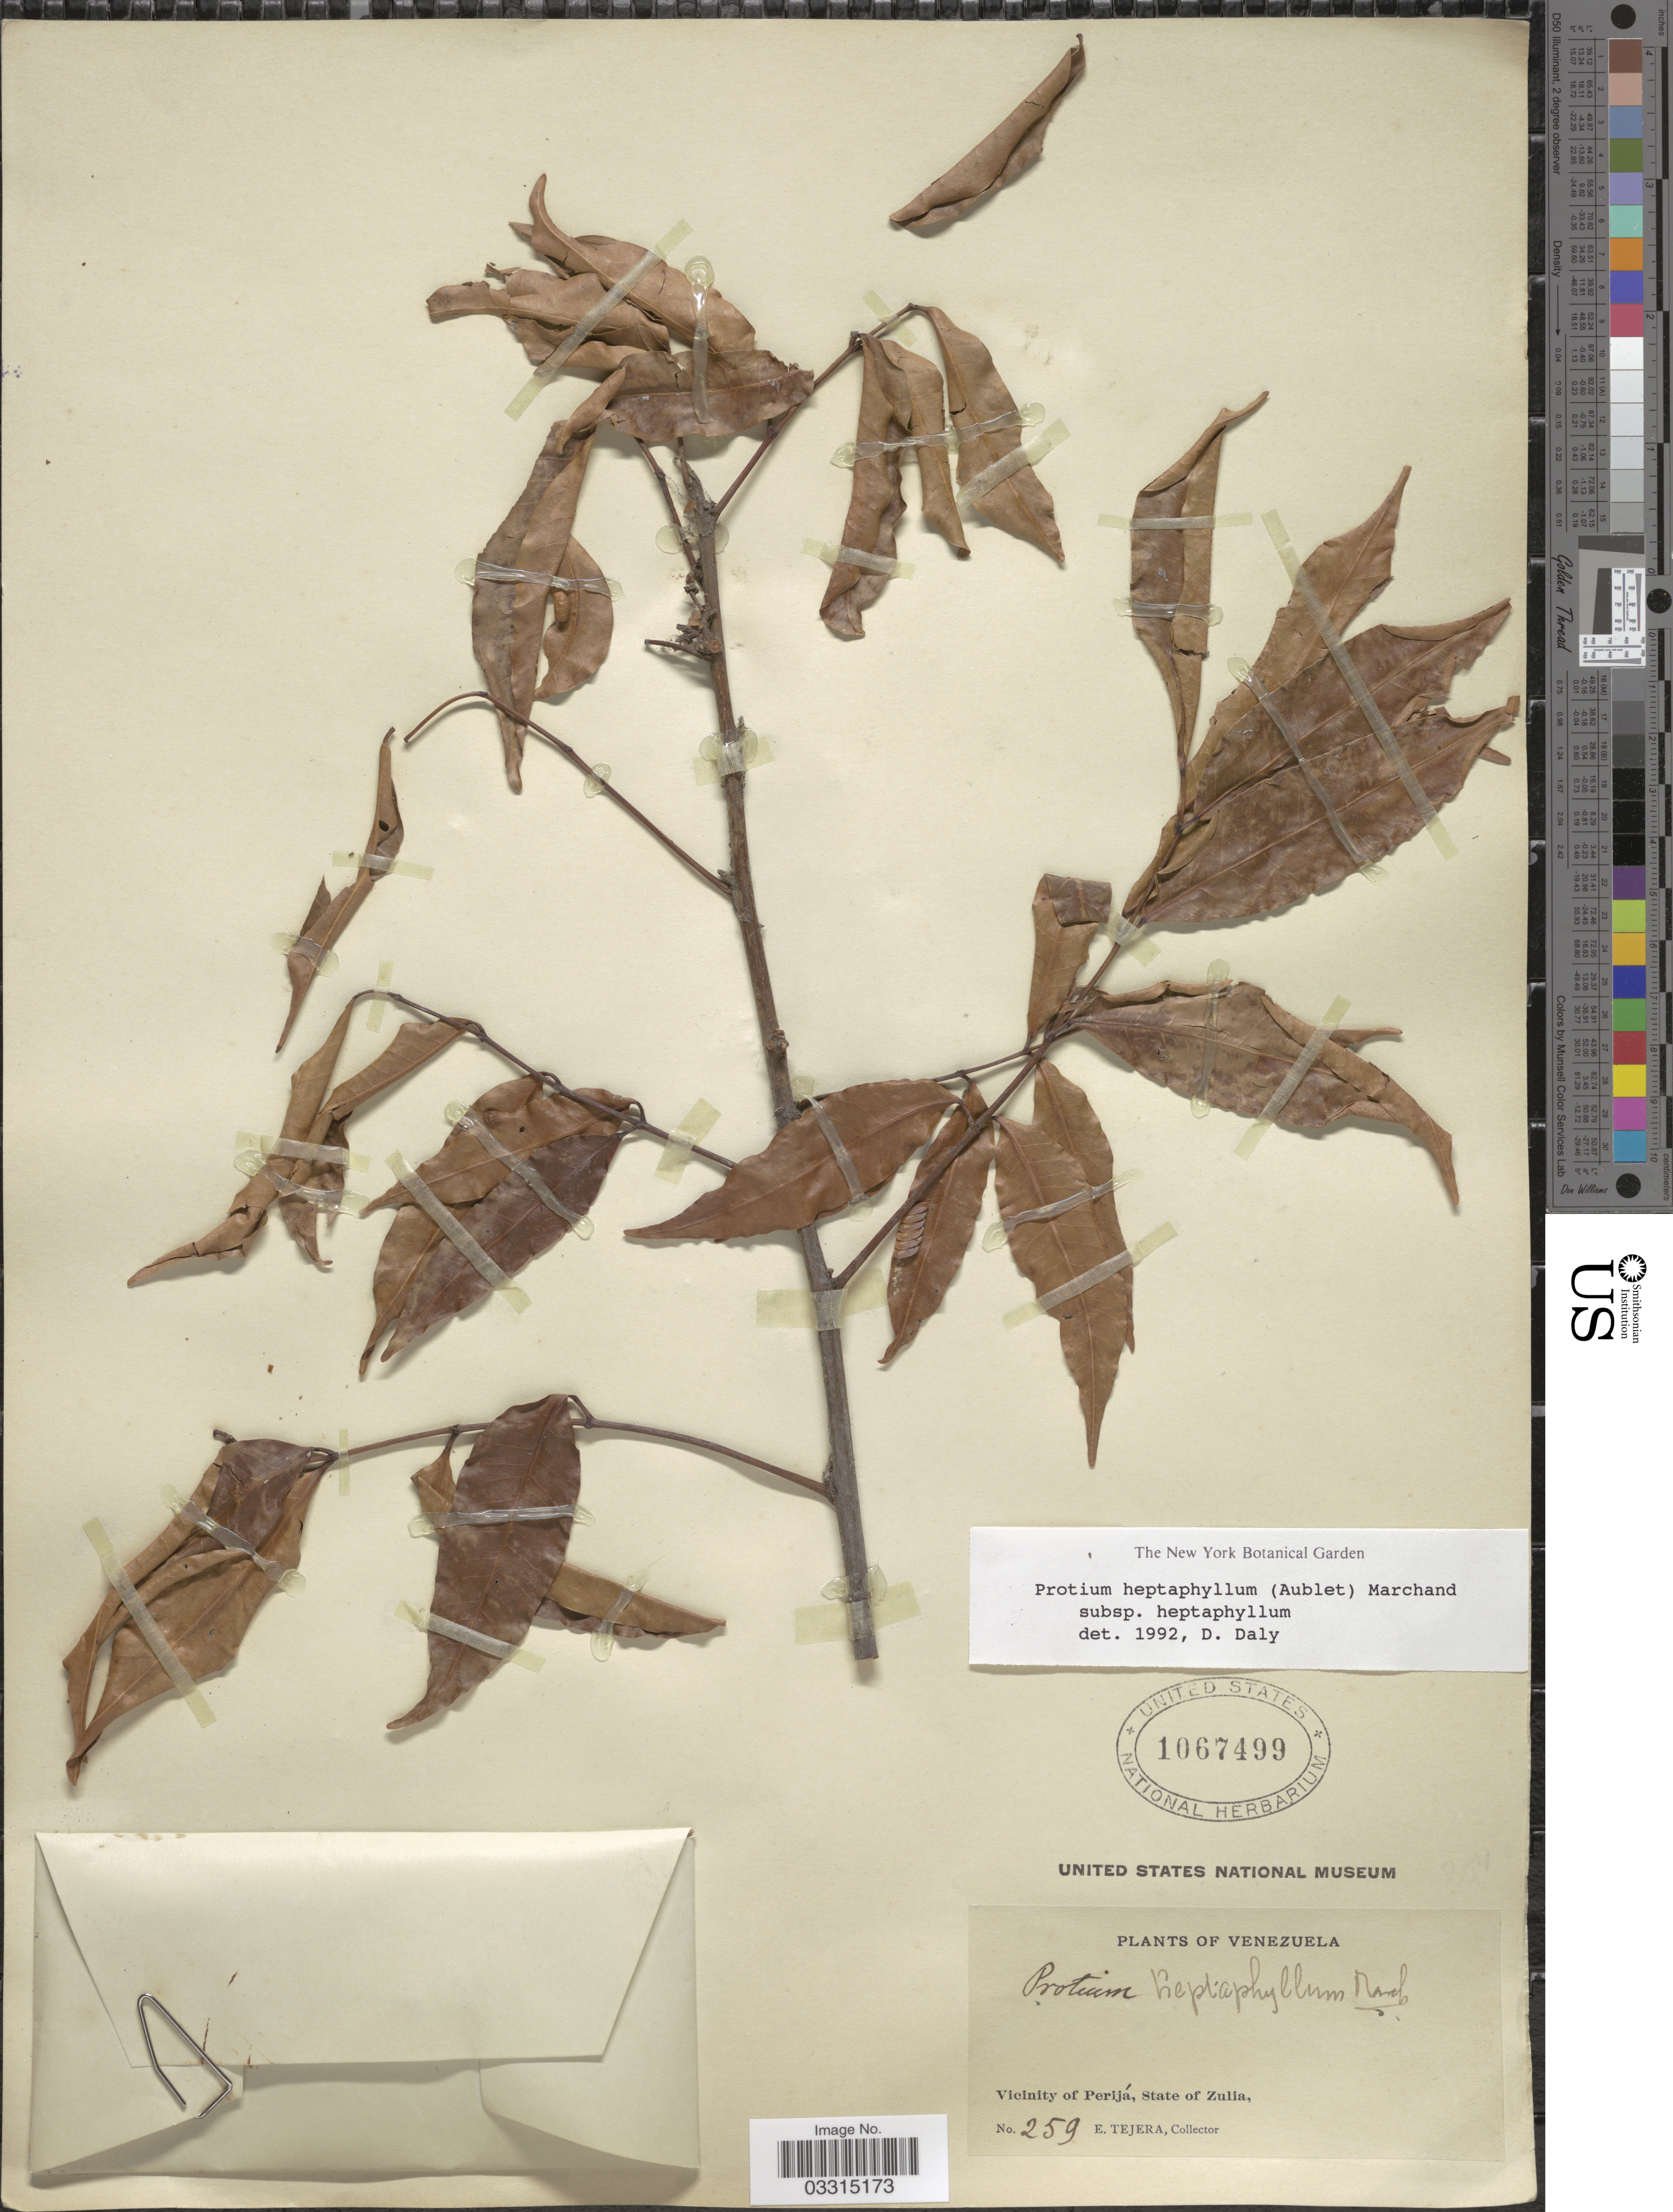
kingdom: Plantae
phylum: Tracheophyta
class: Magnoliopsida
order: Sapindales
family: Burseraceae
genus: Protium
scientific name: Protium heptaphyllum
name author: (Aubl.) Marchand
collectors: E. Tejera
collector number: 259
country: Venezuela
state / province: Zulia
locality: Vicinity of Perijá.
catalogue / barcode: US 1067499